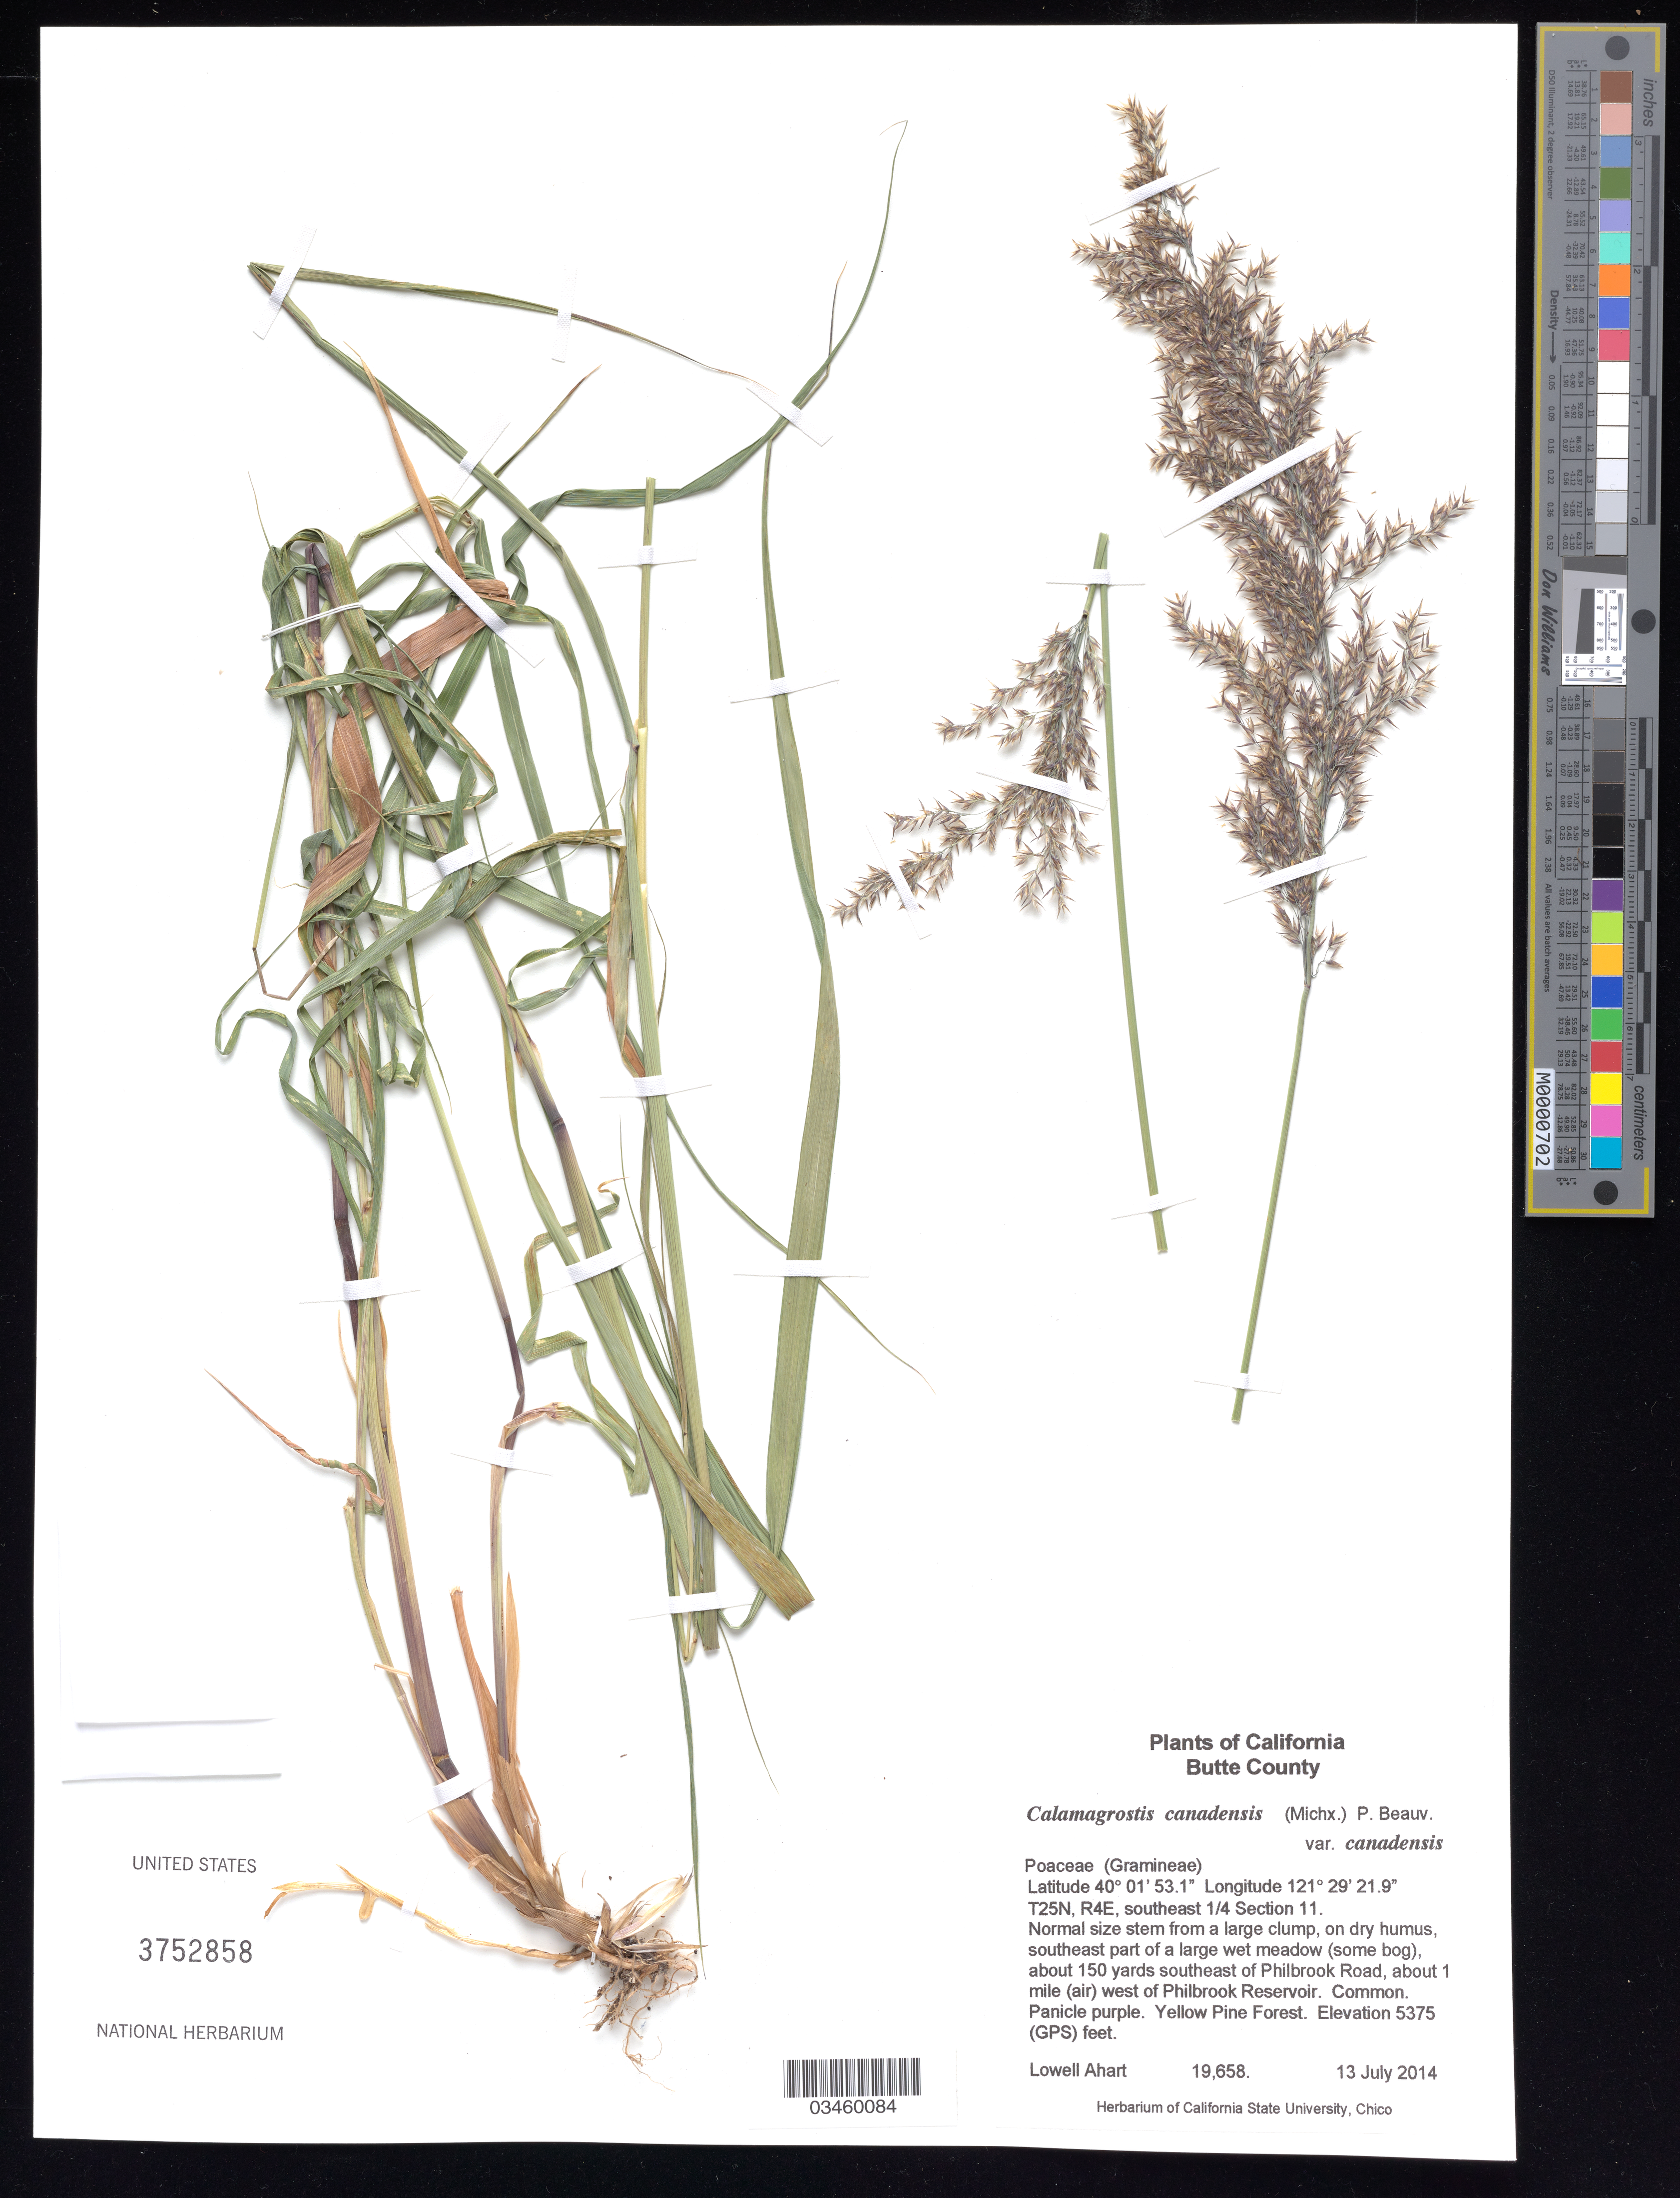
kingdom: Plantae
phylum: Tracheophyta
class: Liliopsida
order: Poales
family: Poaceae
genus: Calamagrostis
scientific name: Calamagrostis canadensis var. canadensis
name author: (Michx.) P. Beauv.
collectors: L. Ahart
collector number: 19658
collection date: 2014-07-13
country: United States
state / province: California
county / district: Butte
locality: About 150 yards SE of Philbrook Road, about 1 mile (air) west of Philbrook Reservoir.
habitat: Dry humus, southeast part of a large wet meadow (some bog). Yellow Pine Forest.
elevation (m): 1638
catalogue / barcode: US 3752858